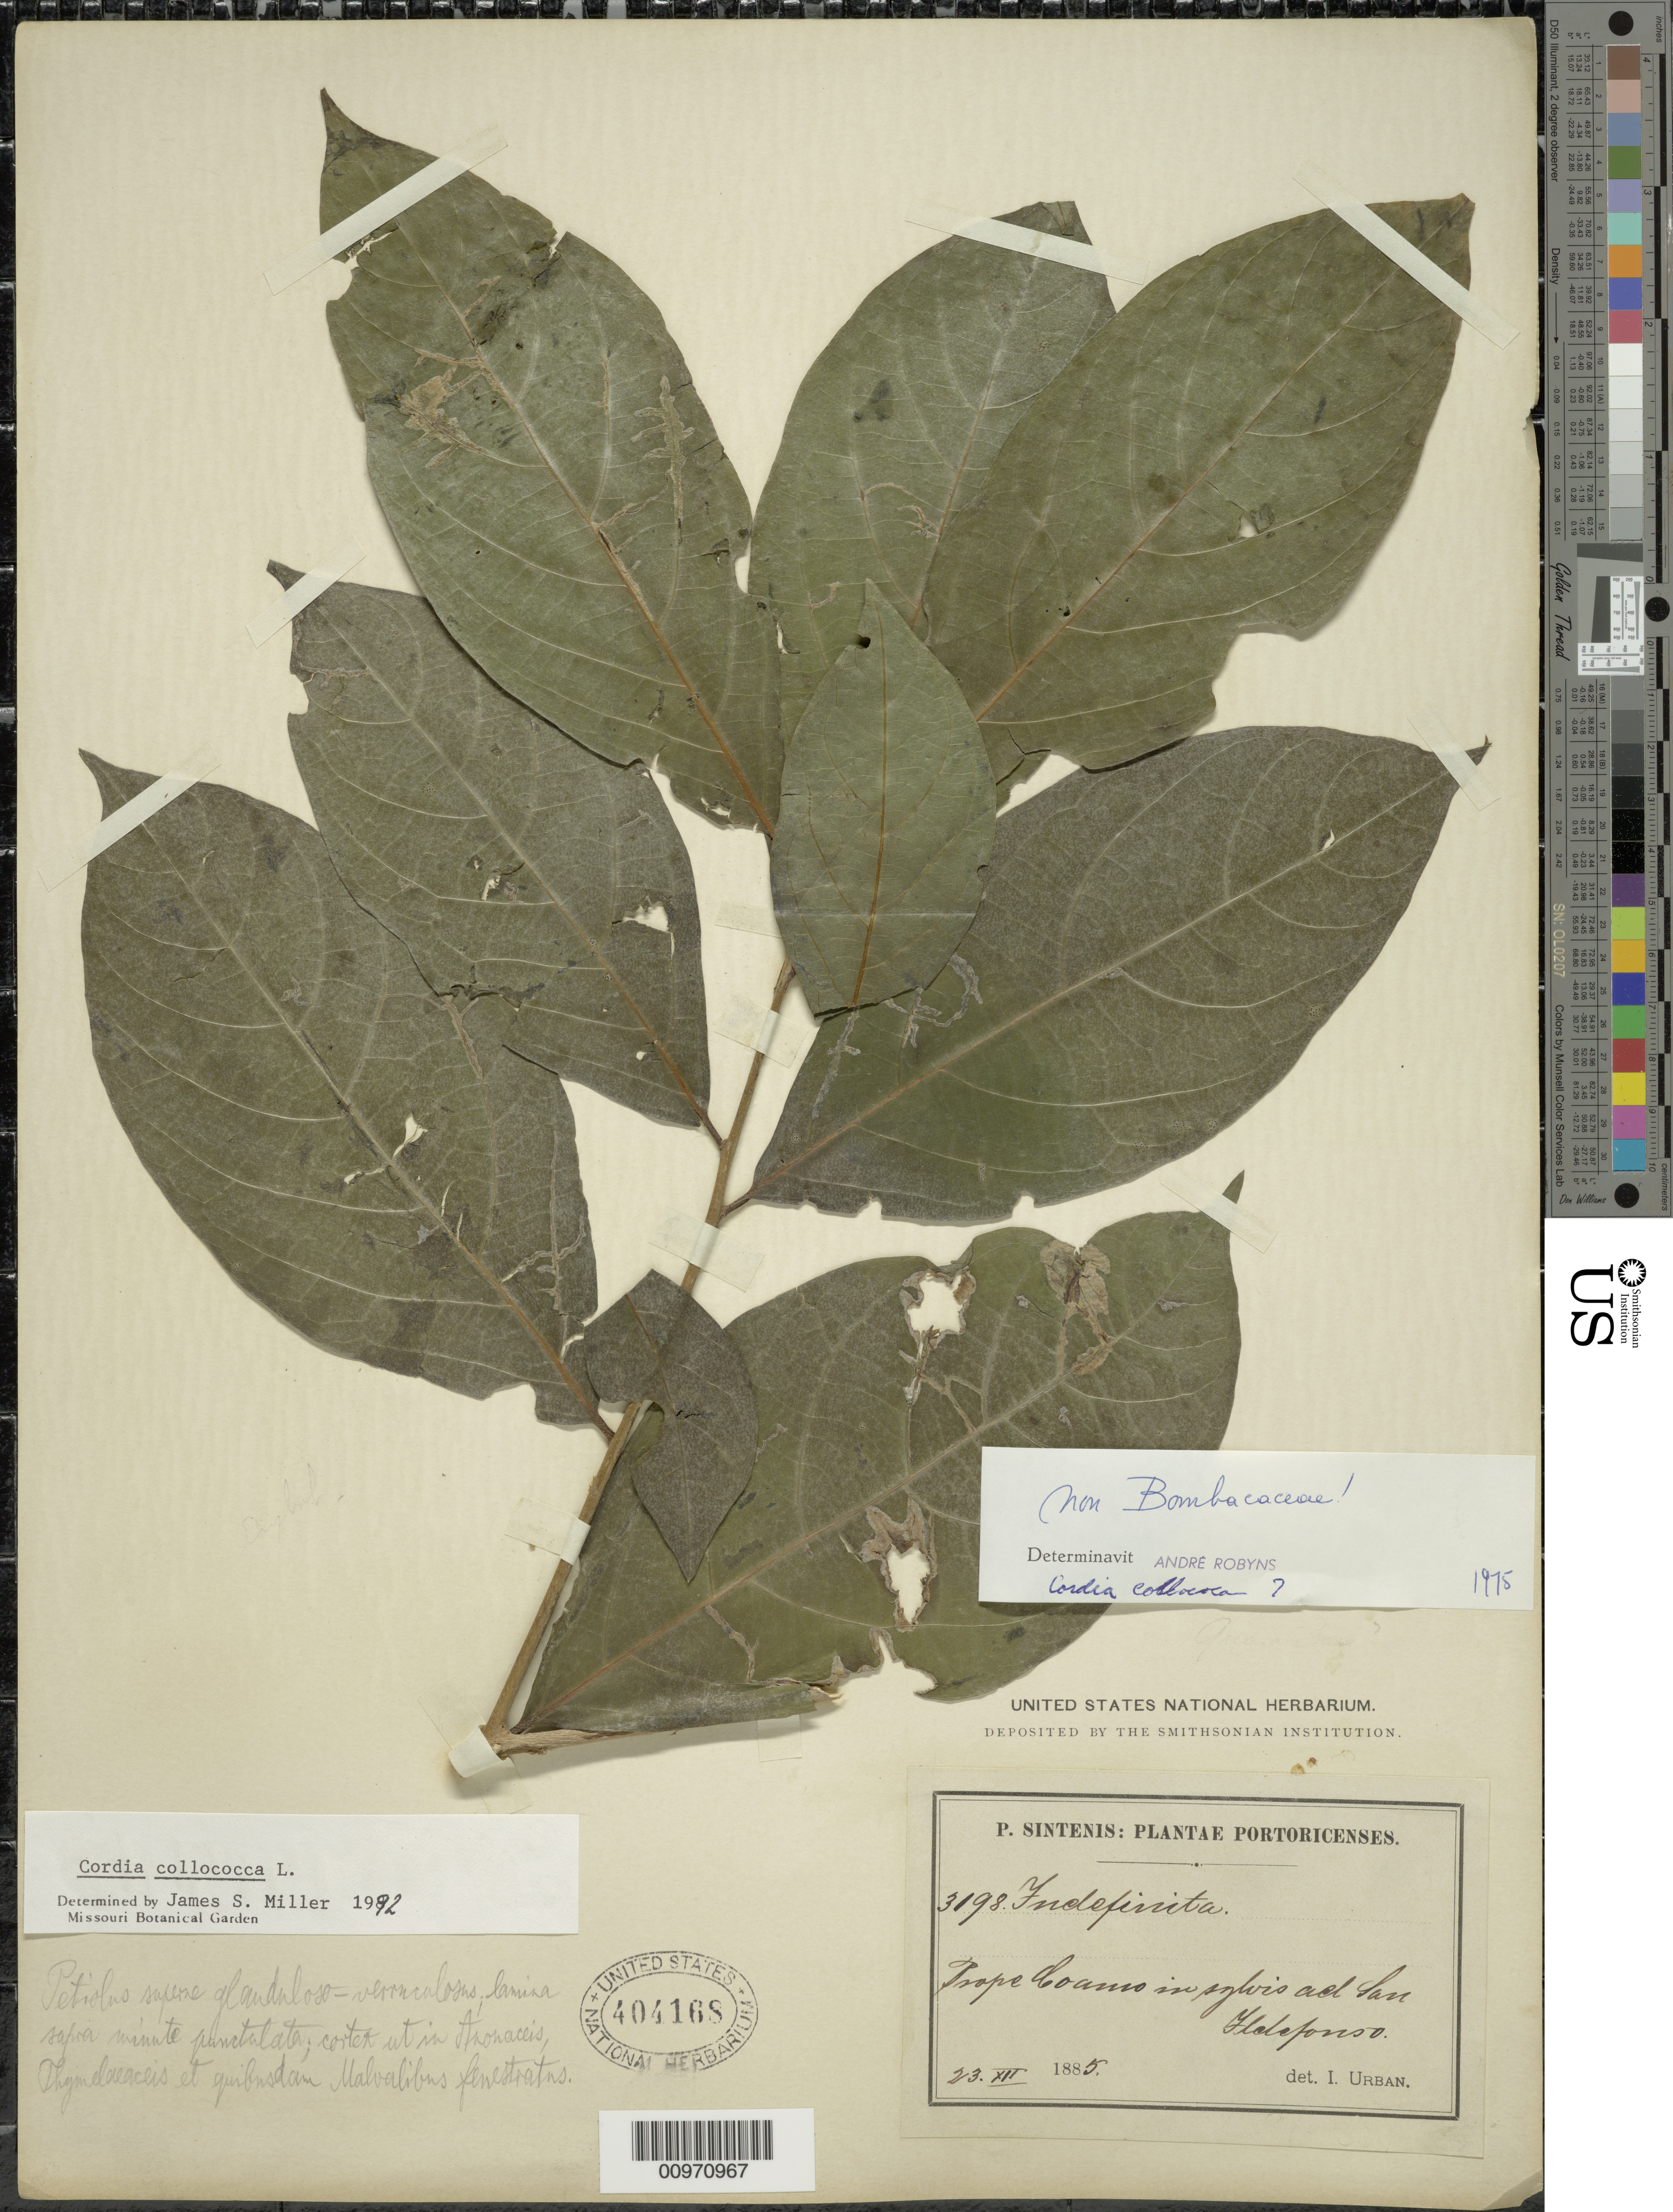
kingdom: Plantae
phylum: Tracheophyta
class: Magnoliopsida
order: Boraginales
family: Cordiaceae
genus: Cordia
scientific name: Cordia collococca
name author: L.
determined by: Miller, James S., (MO), Missouri Botanical Garden (UNITED STATES)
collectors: P. Sintenis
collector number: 3198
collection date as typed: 23 Dec 1885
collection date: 1885-12-23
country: Puerto Rico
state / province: Coamo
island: Puerto Rico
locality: Prope Coamo in sylvis ad San Flaleponso [?]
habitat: In sylvis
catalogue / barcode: US 404168